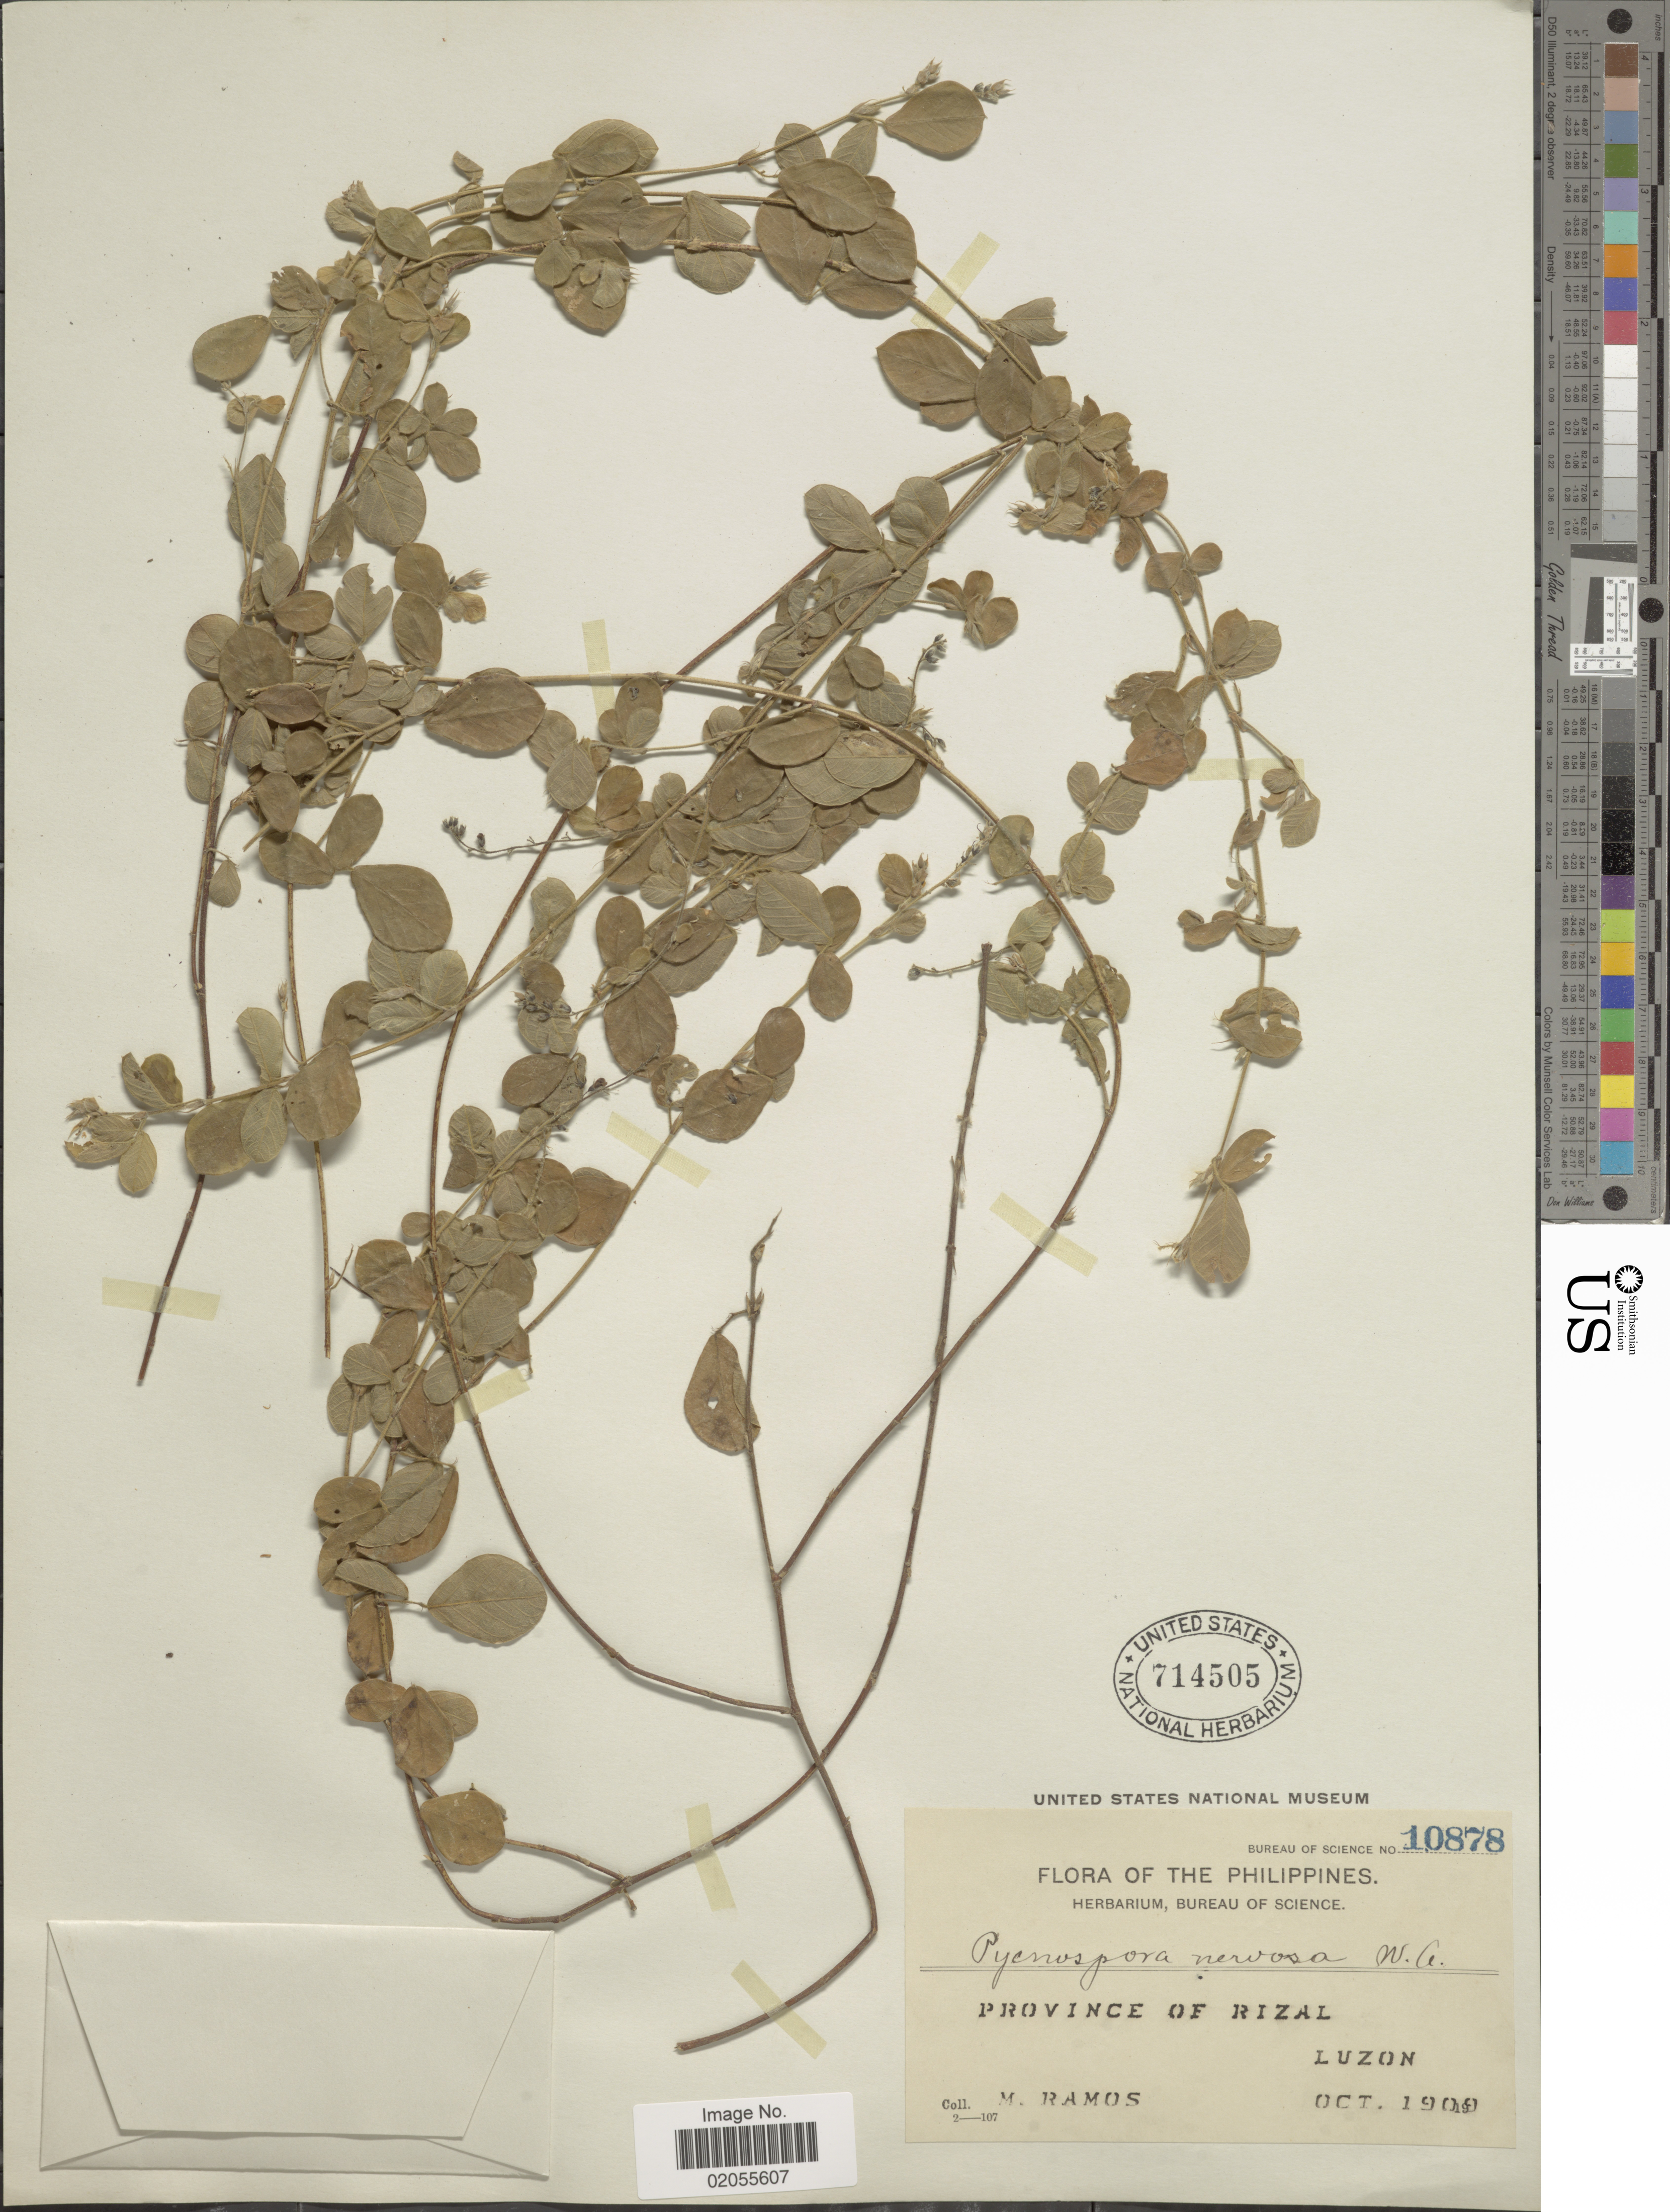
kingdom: Plantae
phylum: Tracheophyta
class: Magnoliopsida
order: Fabales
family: Fabaceae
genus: Pycnospora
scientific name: Pycnospora nervosa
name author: Wight & Arn.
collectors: M. Ramos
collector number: Bureau of Science 10878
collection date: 1909-10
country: Philippines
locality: Province of Rizal Luzon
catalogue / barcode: US 714505